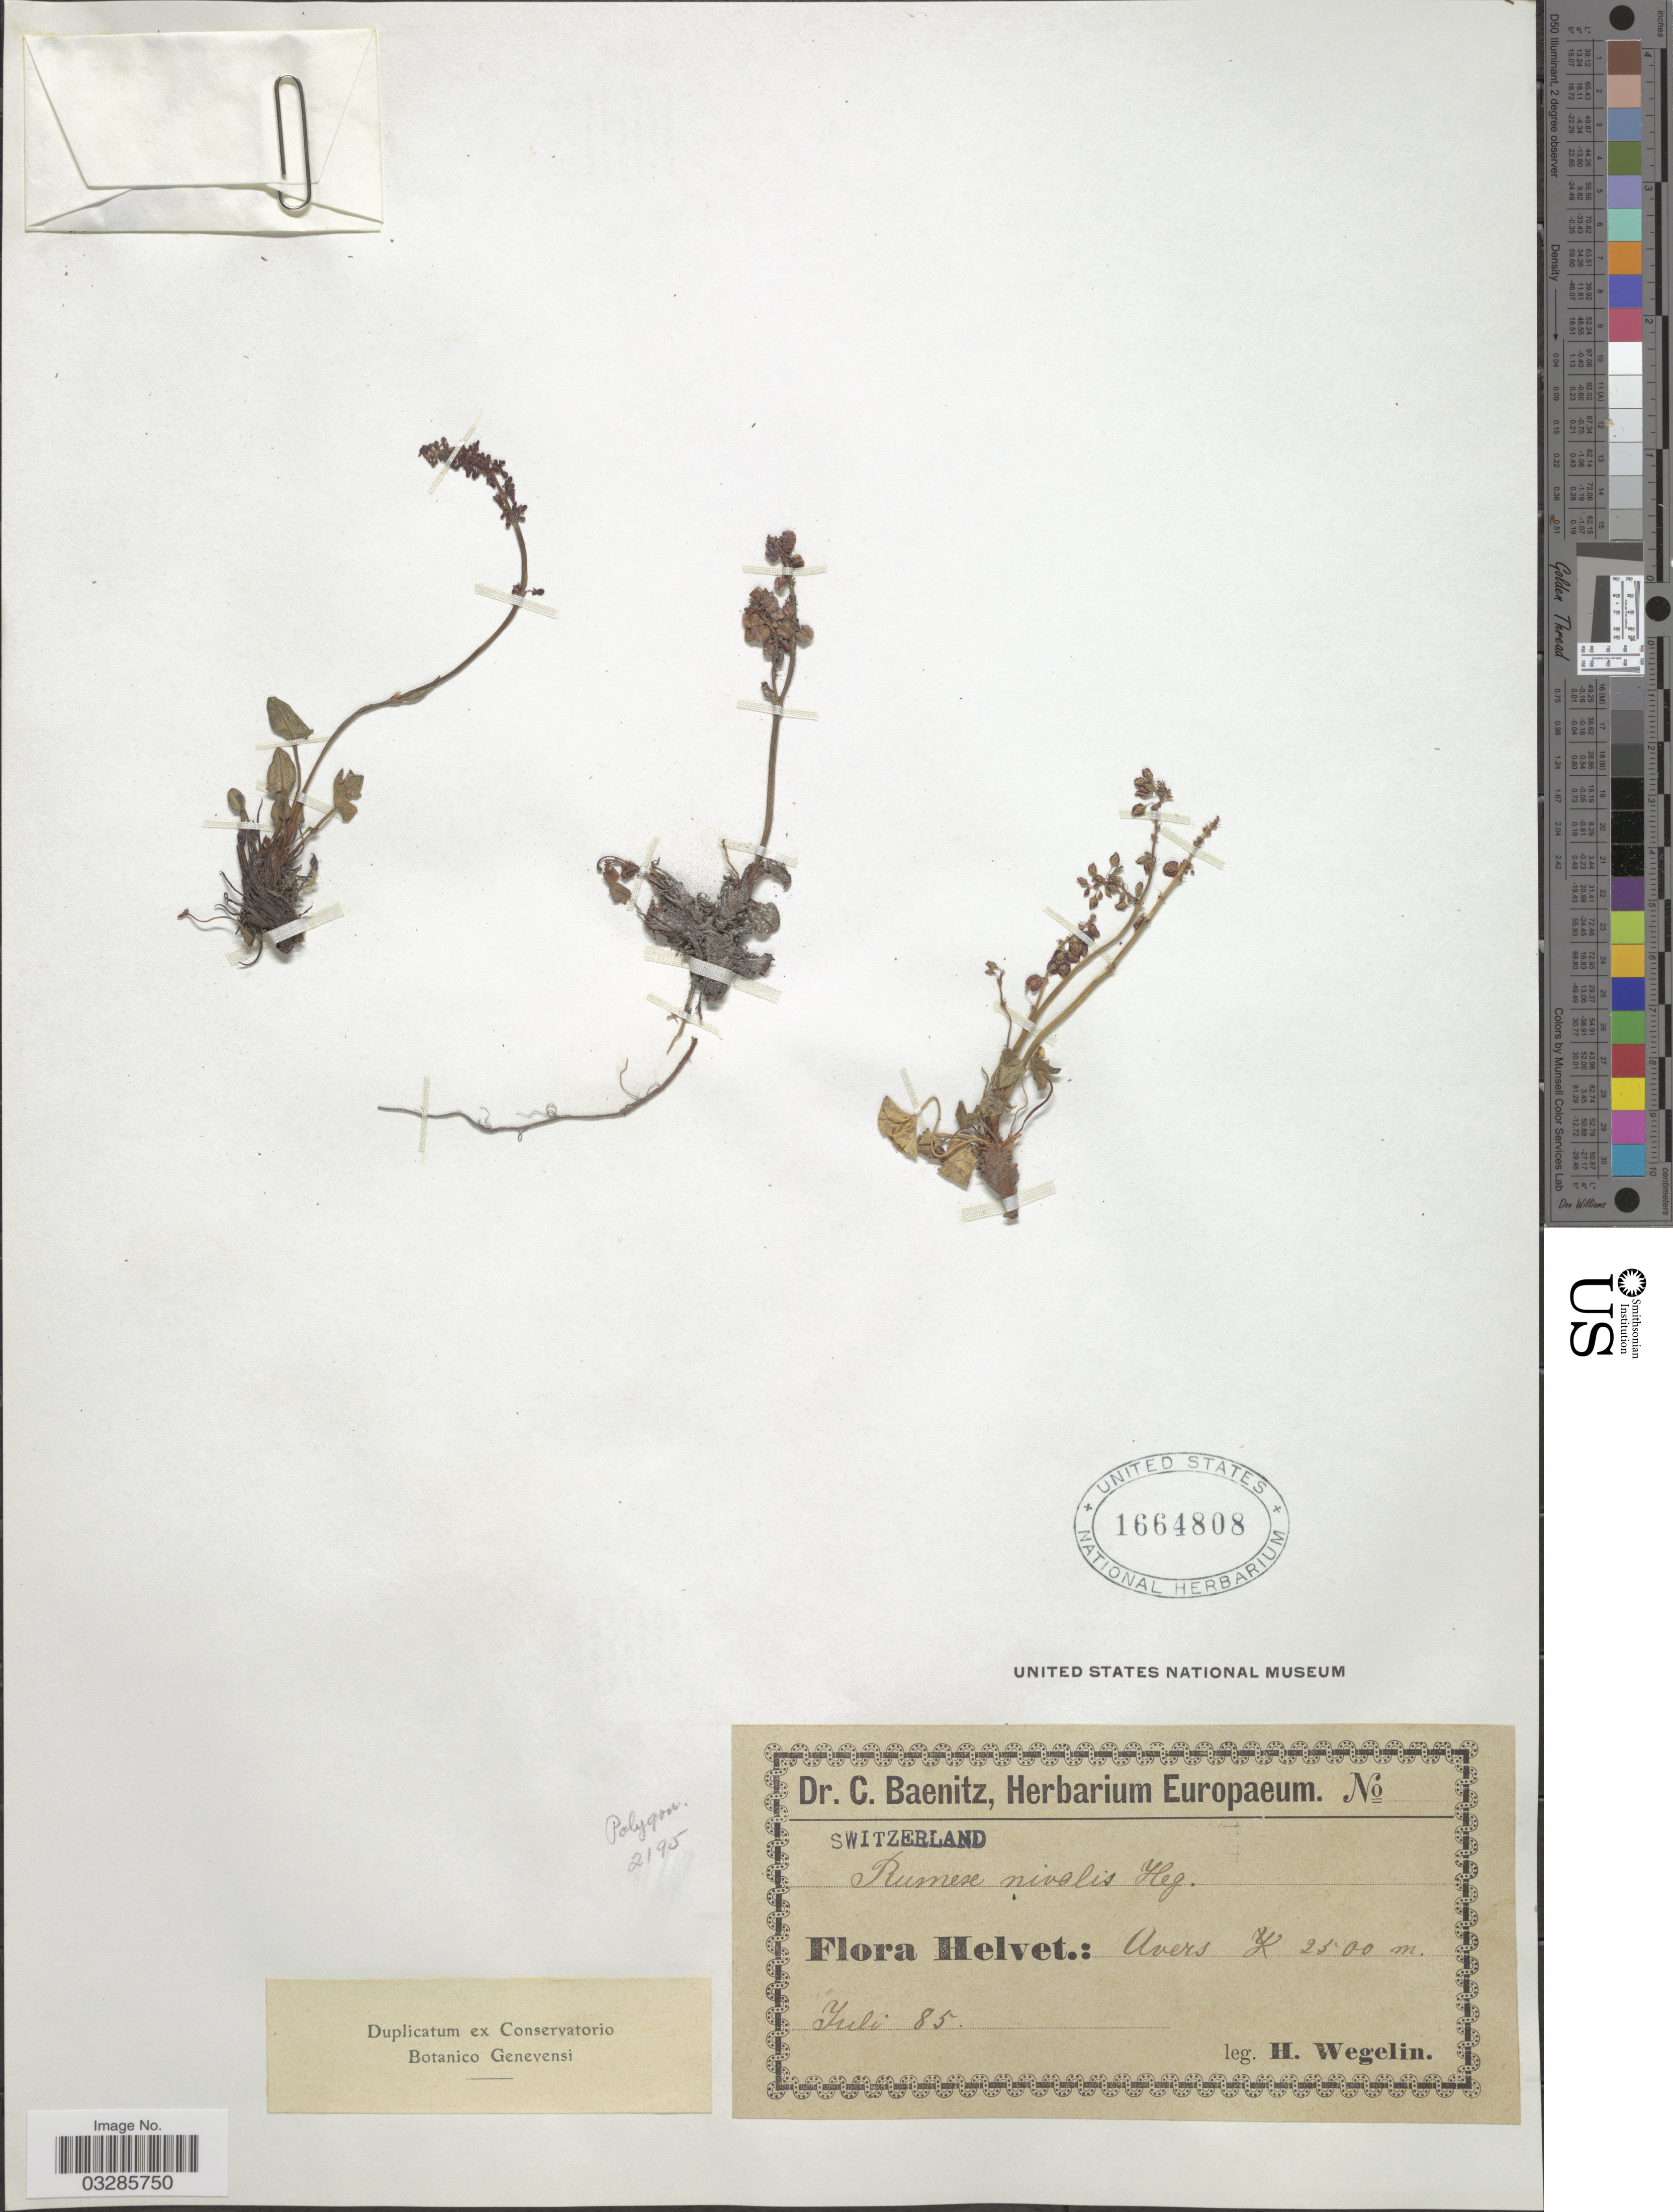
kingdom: Plantae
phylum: Tracheophyta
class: Magnoliopsida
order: Caryophyllales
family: Polygonaceae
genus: Rumex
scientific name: Rumex nivalis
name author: Hegetschw.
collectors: H. Wegelin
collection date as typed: Transcribed d/m/y: /7/85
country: Switzerland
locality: Helvet: Avers.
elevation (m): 2500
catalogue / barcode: US 1664808